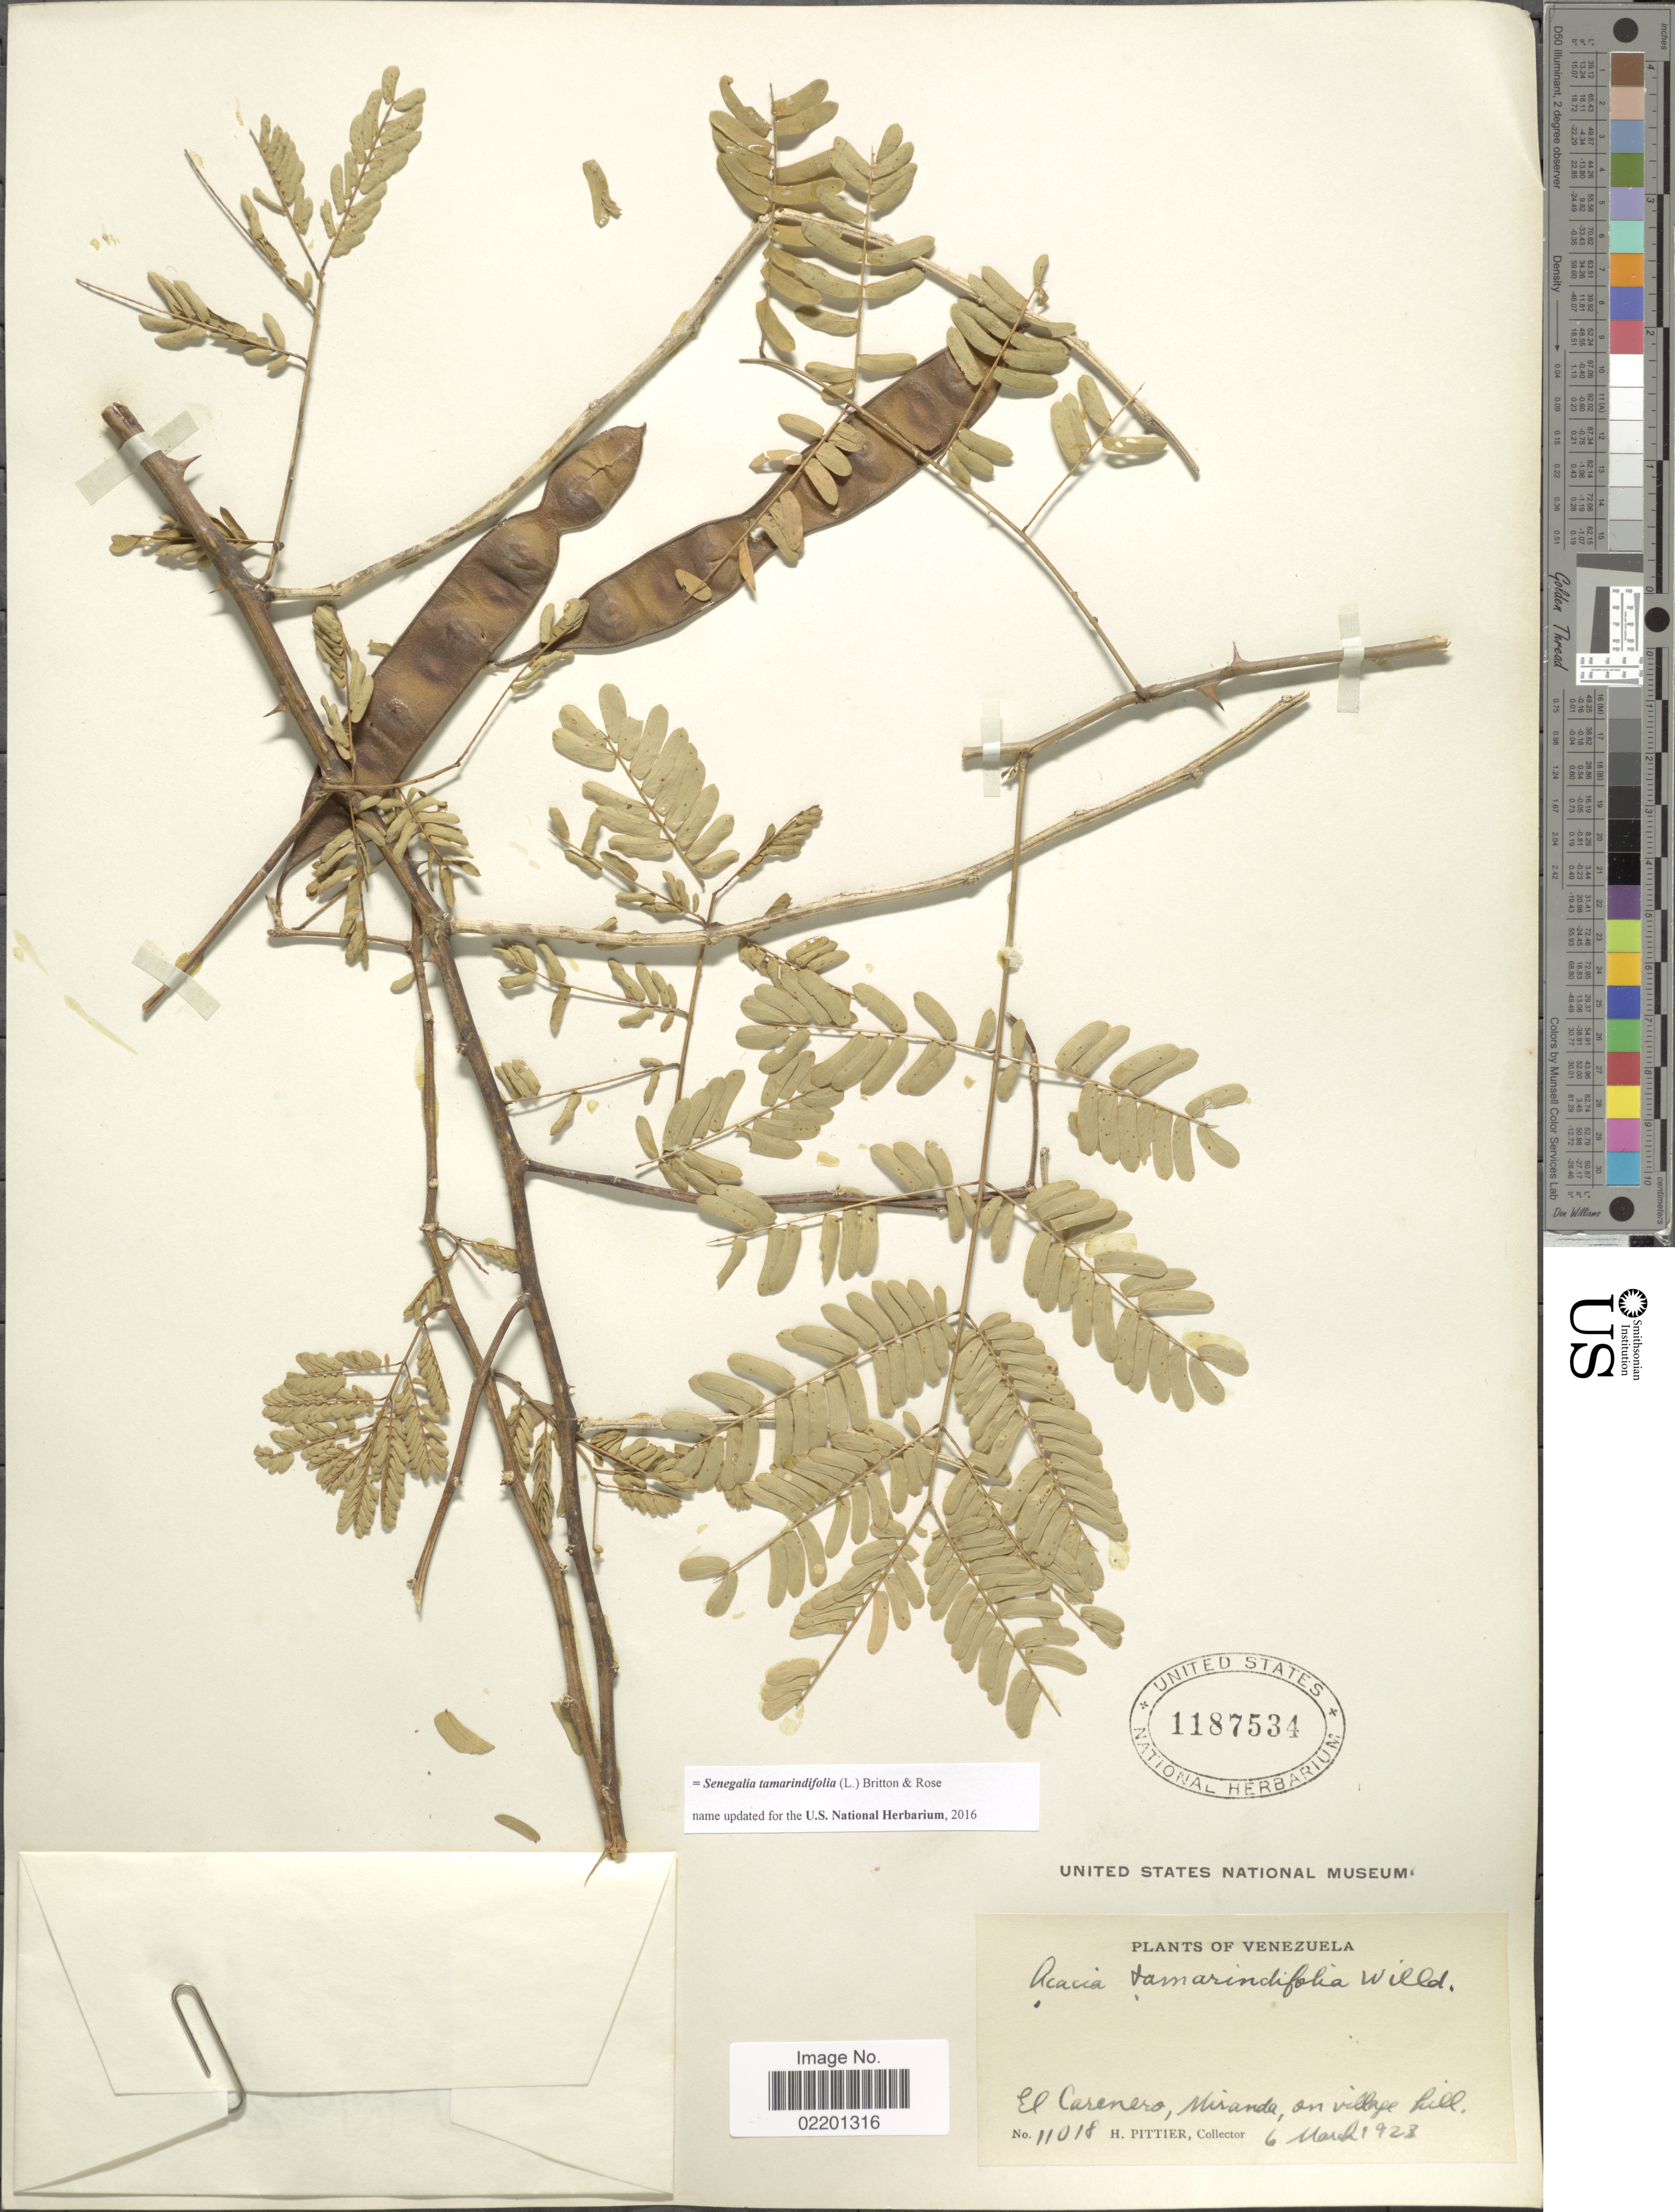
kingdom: Plantae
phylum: Tracheophyta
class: Magnoliopsida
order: Fabales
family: Fabaceae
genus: Senegalia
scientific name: Senegalia tamarindifolia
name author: (L.) Britton & Rose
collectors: H. F. Pittier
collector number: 11018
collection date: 1923-03-06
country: Venezuela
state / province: Miranda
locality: El Carenero, Miranda, on village hill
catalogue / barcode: US 1187534